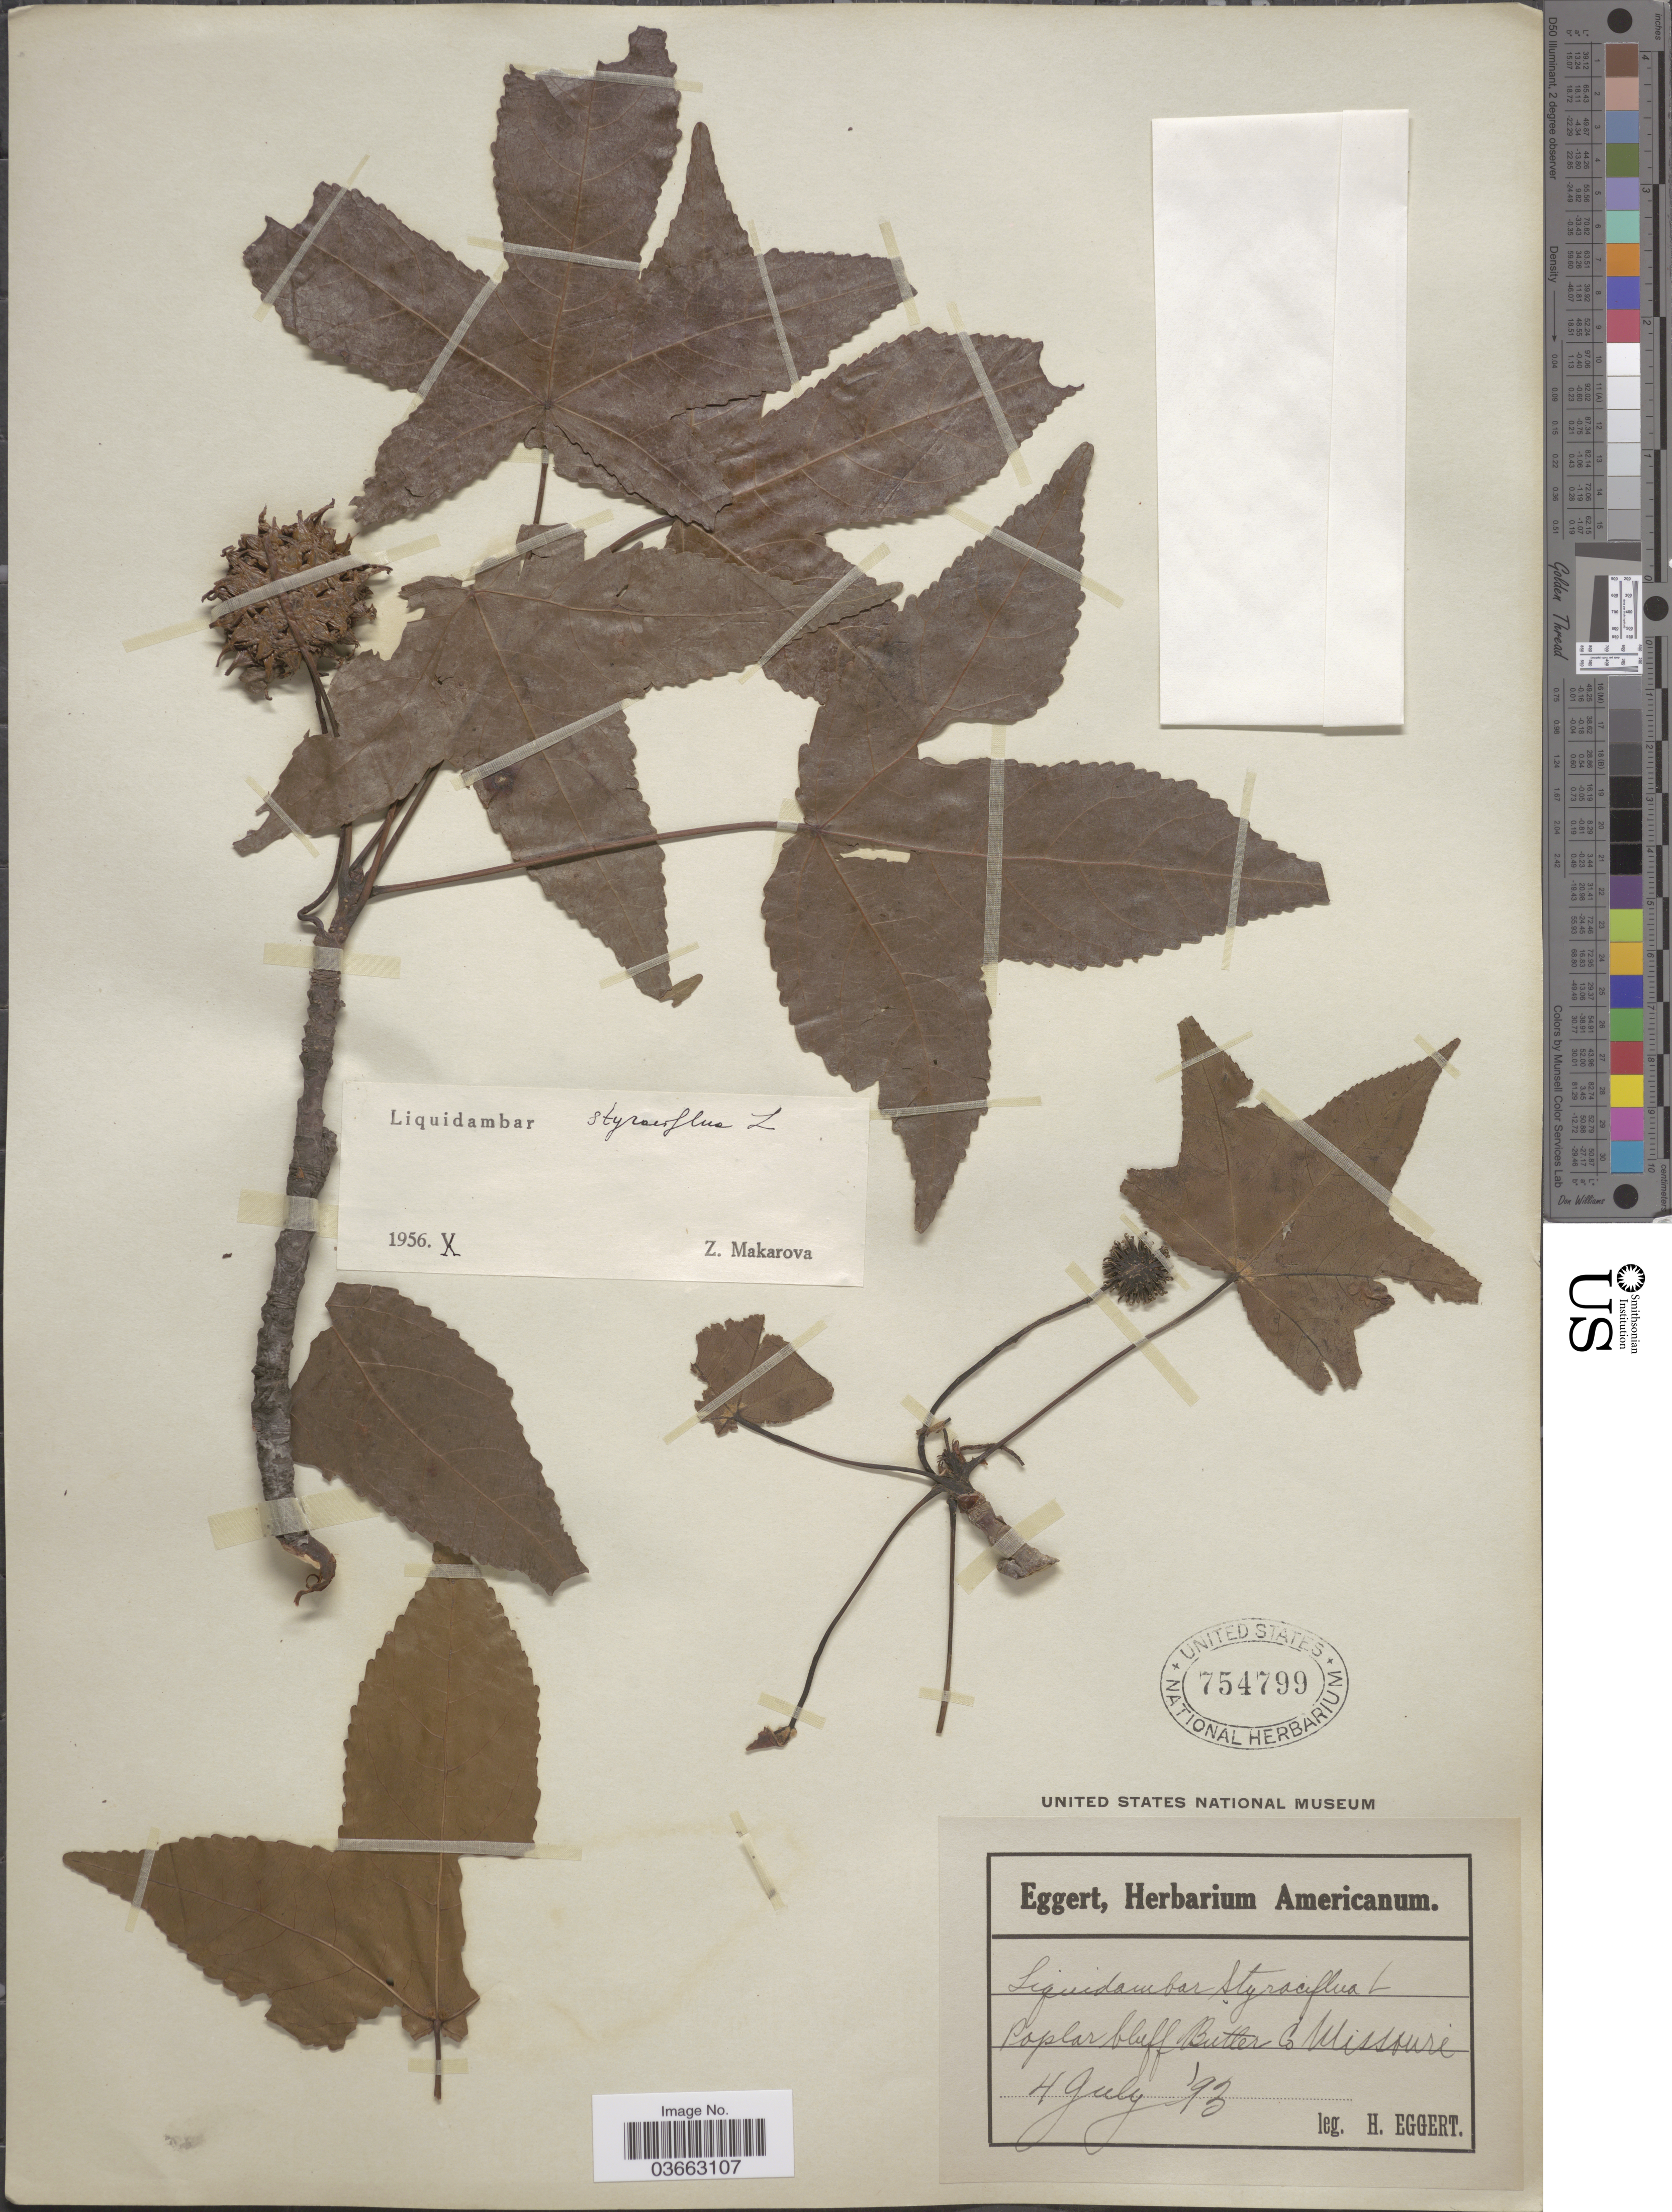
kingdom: Plantae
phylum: Tracheophyta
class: Magnoliopsida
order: Saxifragales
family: Altingiaceae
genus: Liquidambar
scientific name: Liquidambar styraciflua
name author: L.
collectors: H. Eggert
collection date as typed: Transcribed d/m/y: 4/7/93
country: United States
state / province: Missouri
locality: Poplar bluff Butler Co.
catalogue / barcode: US 754799